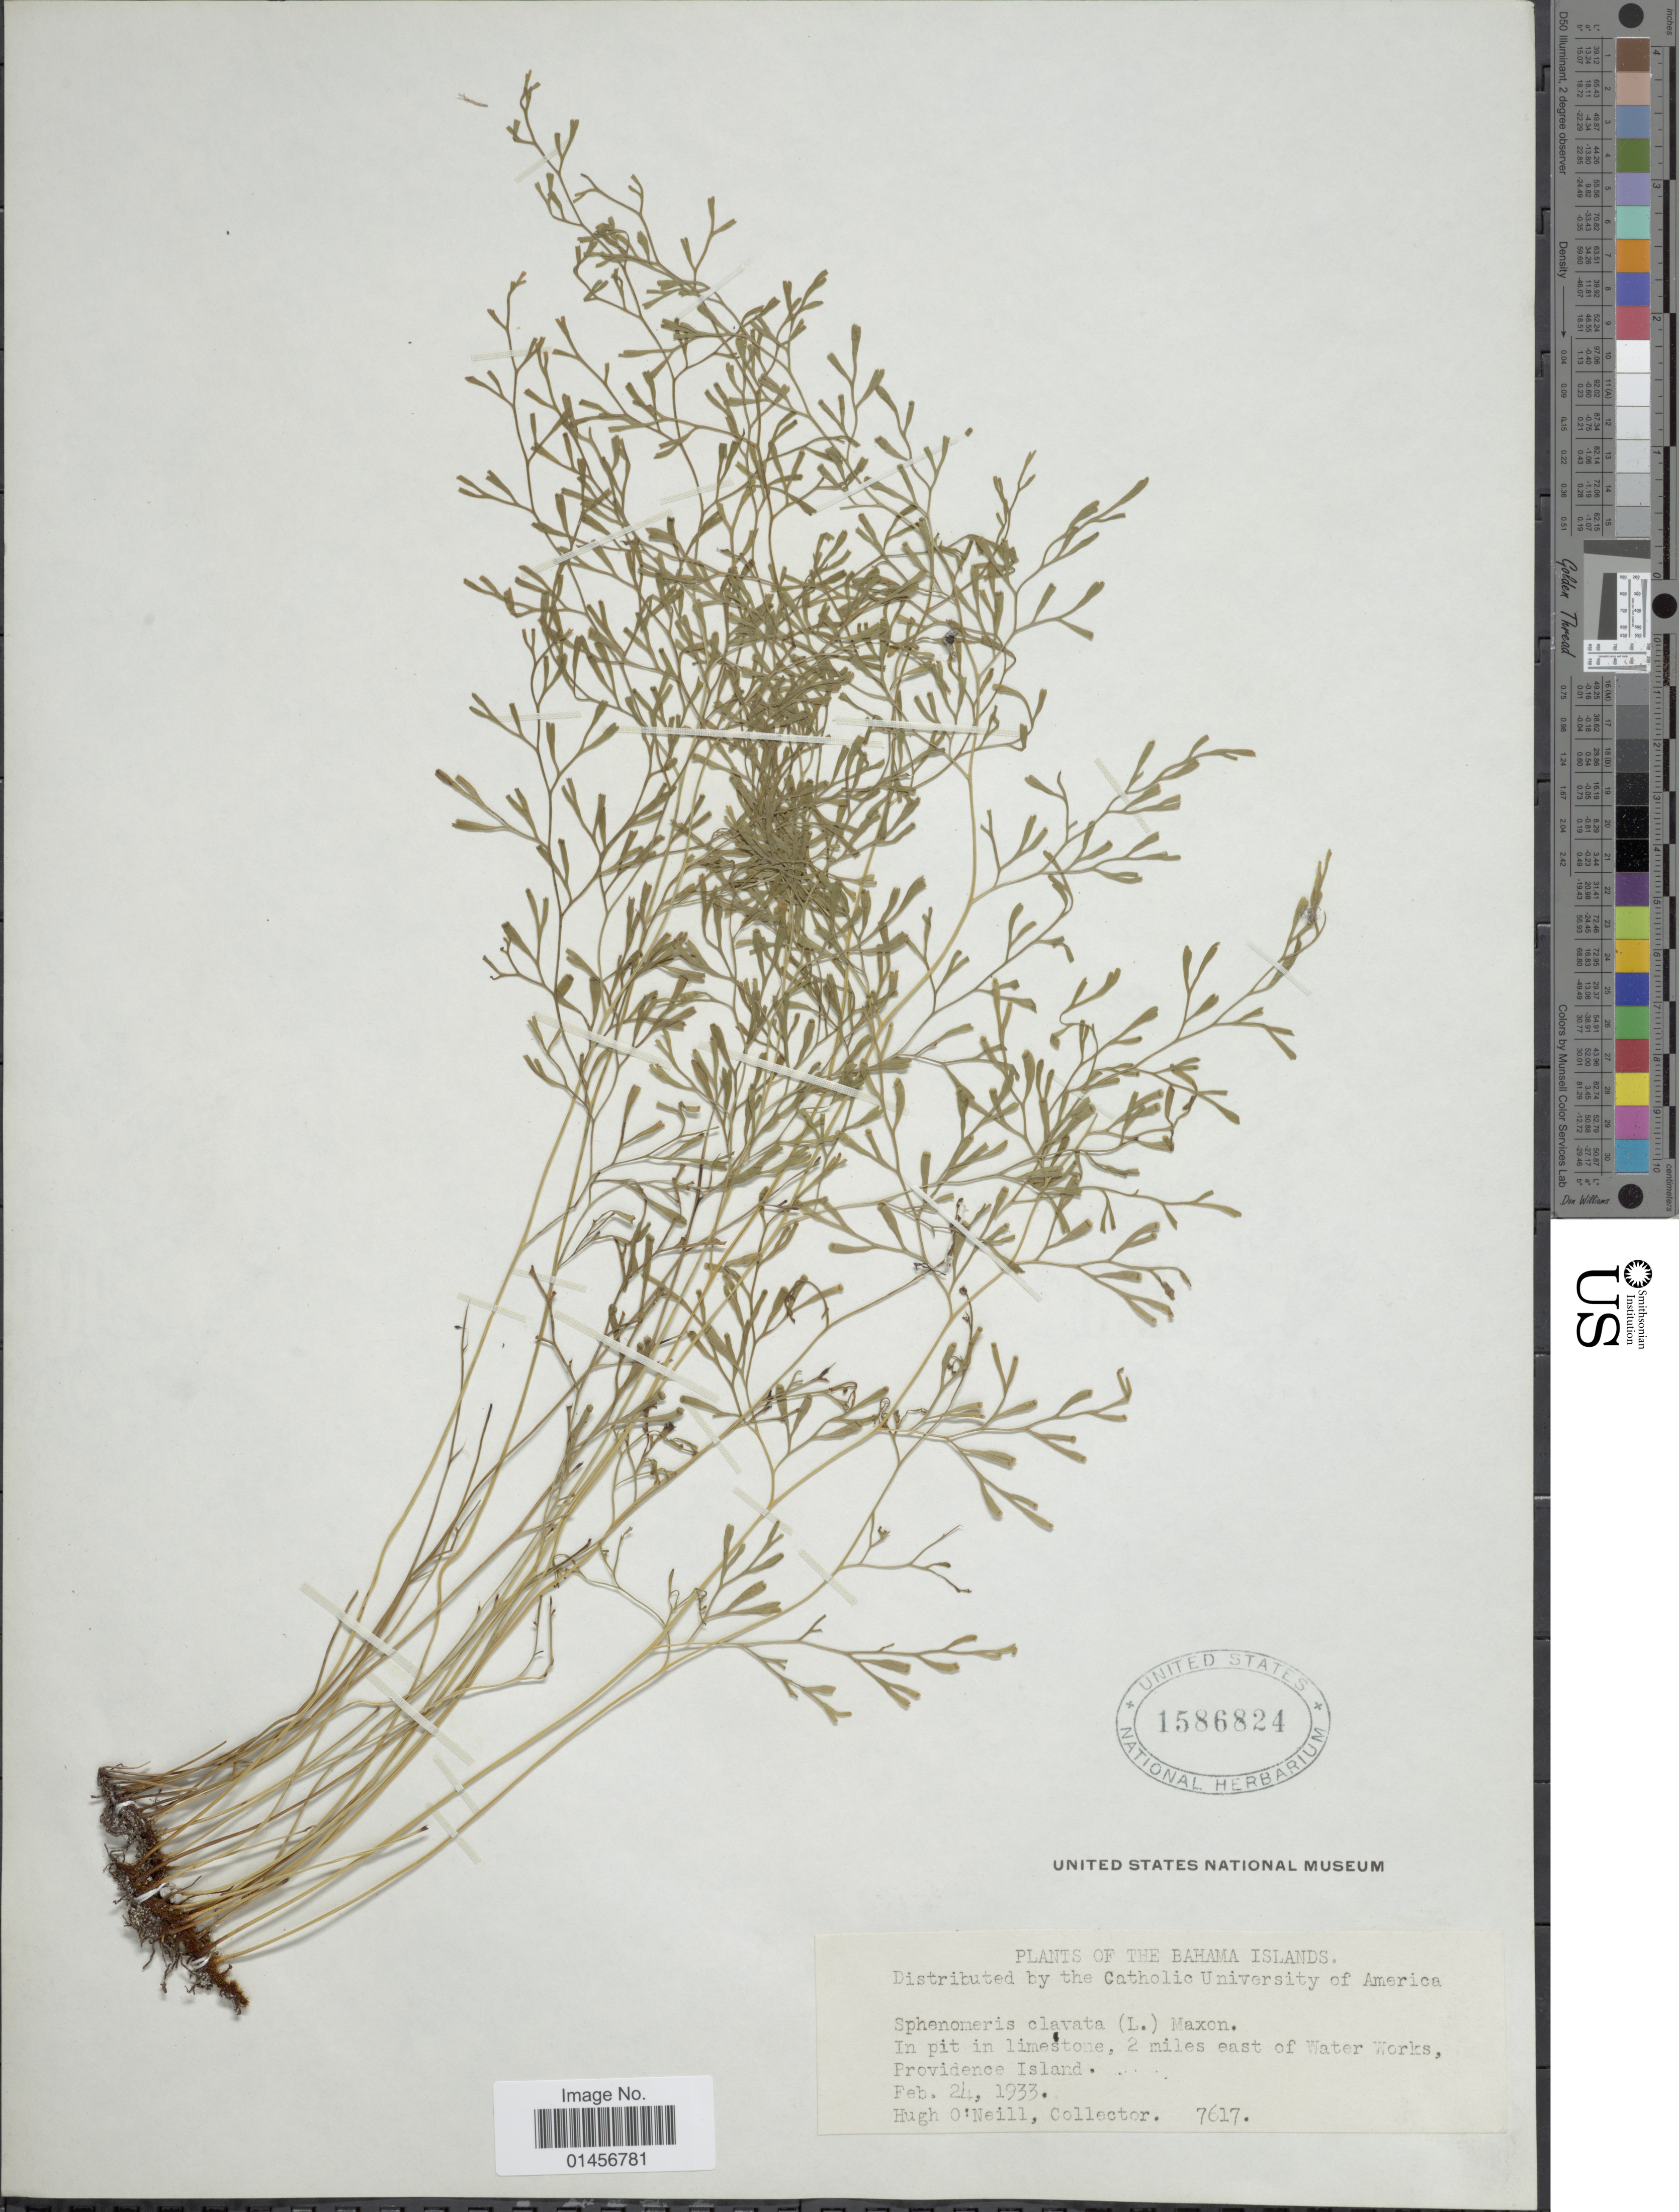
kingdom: Plantae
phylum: Tracheophyta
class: Polypodiopsida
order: Polypodiales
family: Lindsaeaceae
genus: Sphenomeris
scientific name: Sphenomeris clavata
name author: (L.) Maxon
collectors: H. T. O' Neill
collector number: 7617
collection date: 1933-02-24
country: Bahamas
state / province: New Providence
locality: Bahama Island, In pit in limestone, 2 miles east of Water Works, Providence Island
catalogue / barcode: US 1586824